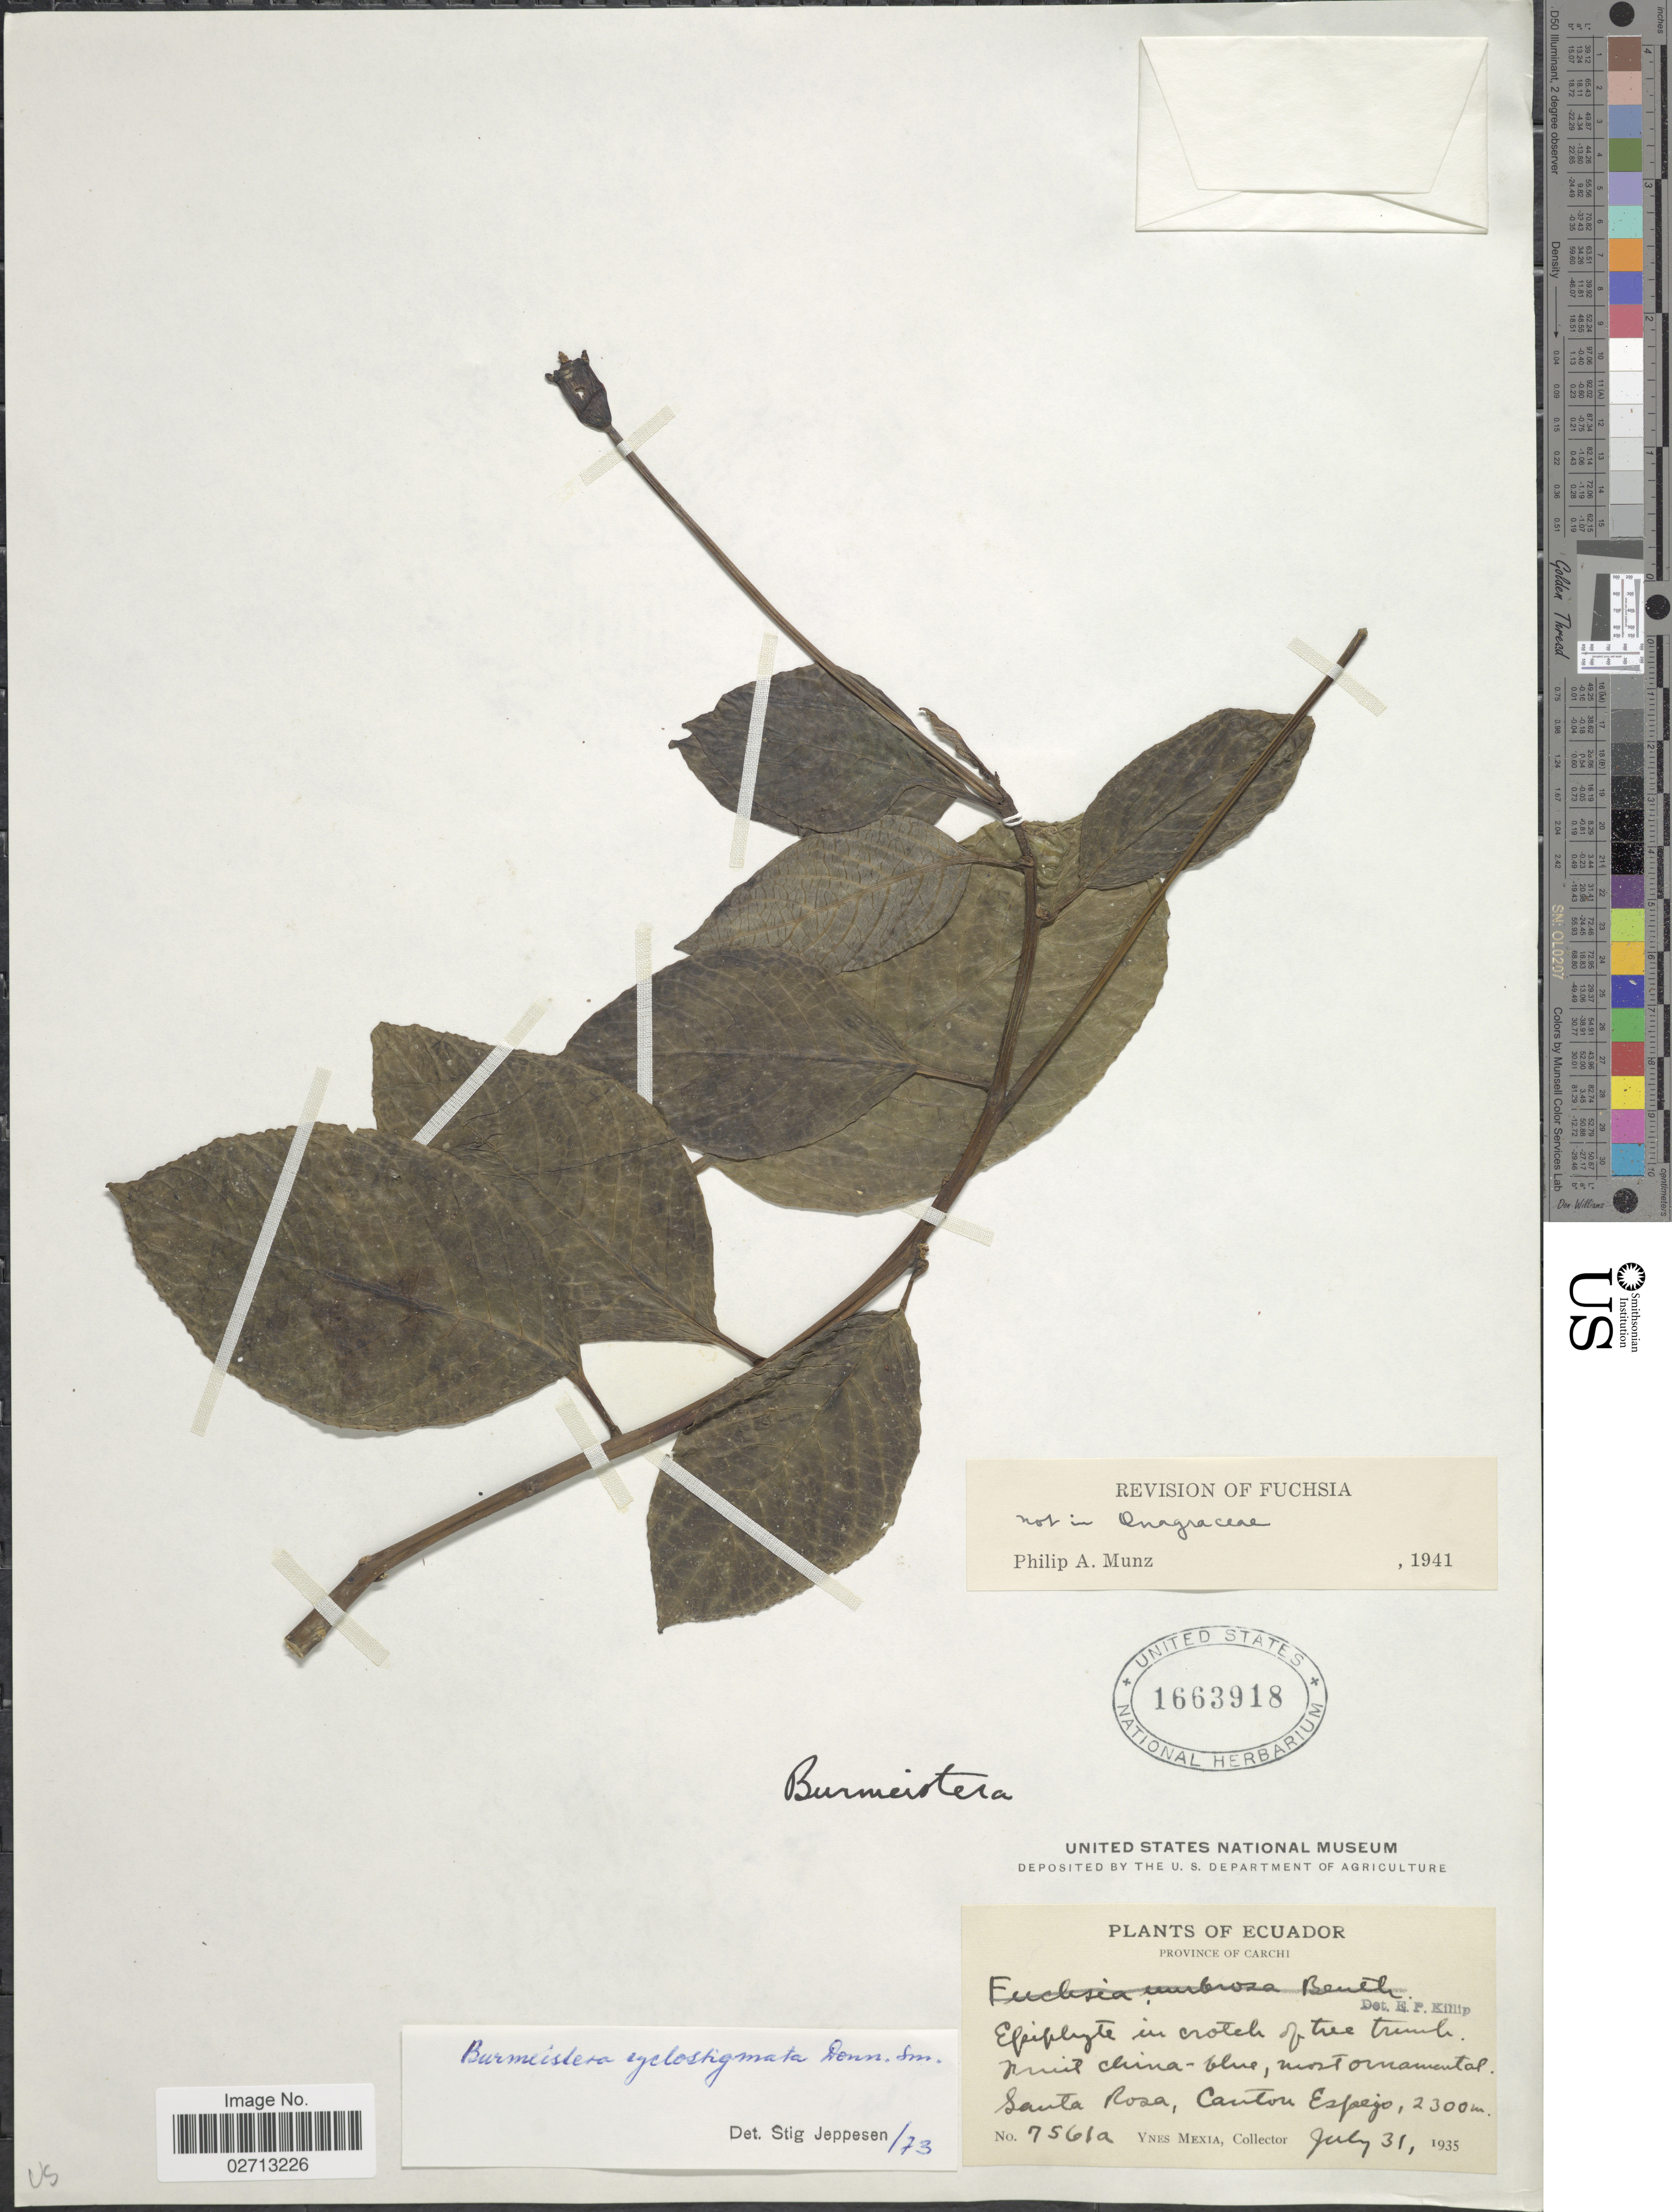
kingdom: Plantae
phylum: Tracheophyta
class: Magnoliopsida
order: Asterales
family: Campanulaceae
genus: Burmeistera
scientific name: Burmeistera cyclostigmata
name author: Donn. Sm.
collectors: Y. Mexia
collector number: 7561a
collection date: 1935-07-31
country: Ecuador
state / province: Carchi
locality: Santa Rosa, Canton Espejo.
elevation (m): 2300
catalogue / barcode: US 1663918